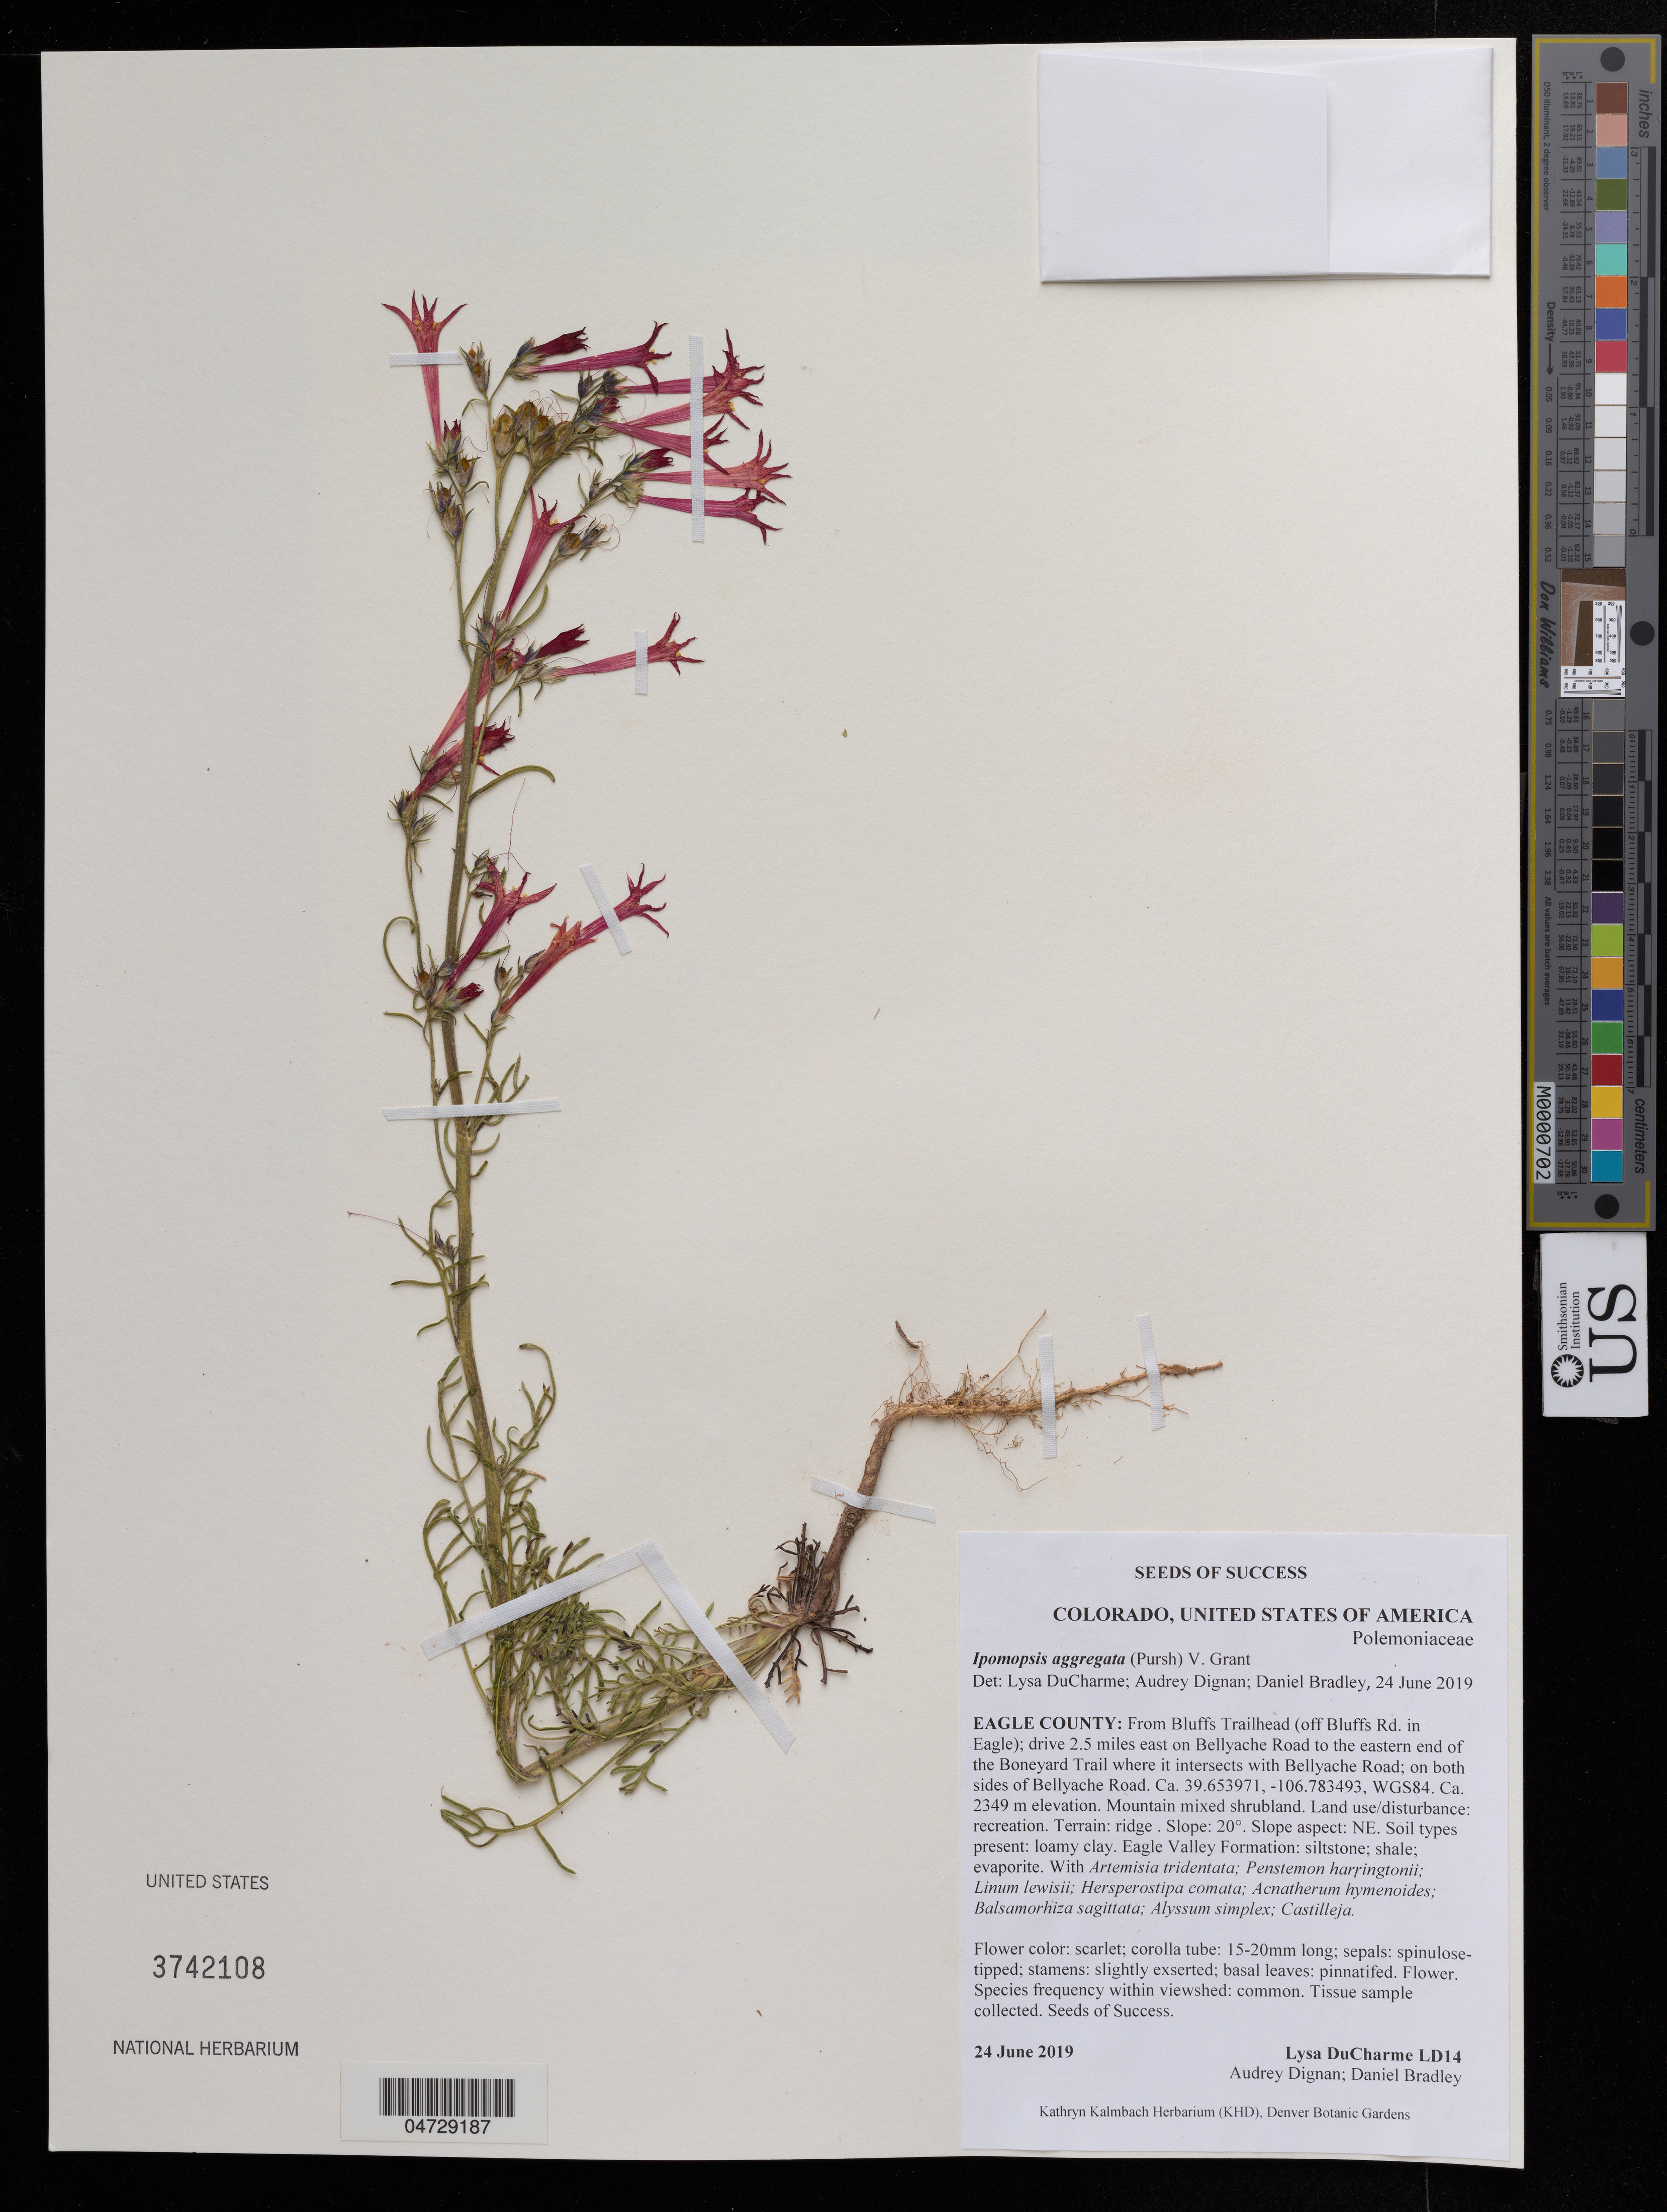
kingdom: Plantae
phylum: Tracheophyta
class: Magnoliopsida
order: Ericales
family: Polemoniaceae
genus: Ipomopsis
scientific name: Ipomopsis aggregata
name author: (Pursh) V.E. Grant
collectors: L. DuCharme, A. Dignan & D. Bradley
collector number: LD14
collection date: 2019-06-24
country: United States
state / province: Colorado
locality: Eagle County: From Bluffs Trailhead (off Bluffs Rd. in Eagle); drive 2.5 miles east on Bellyache Road to the eastern end of the Boneyard Trail where it intersects with Bellyache Road; on both sides of Bellyache Road.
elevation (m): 2349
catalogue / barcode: US 3742108